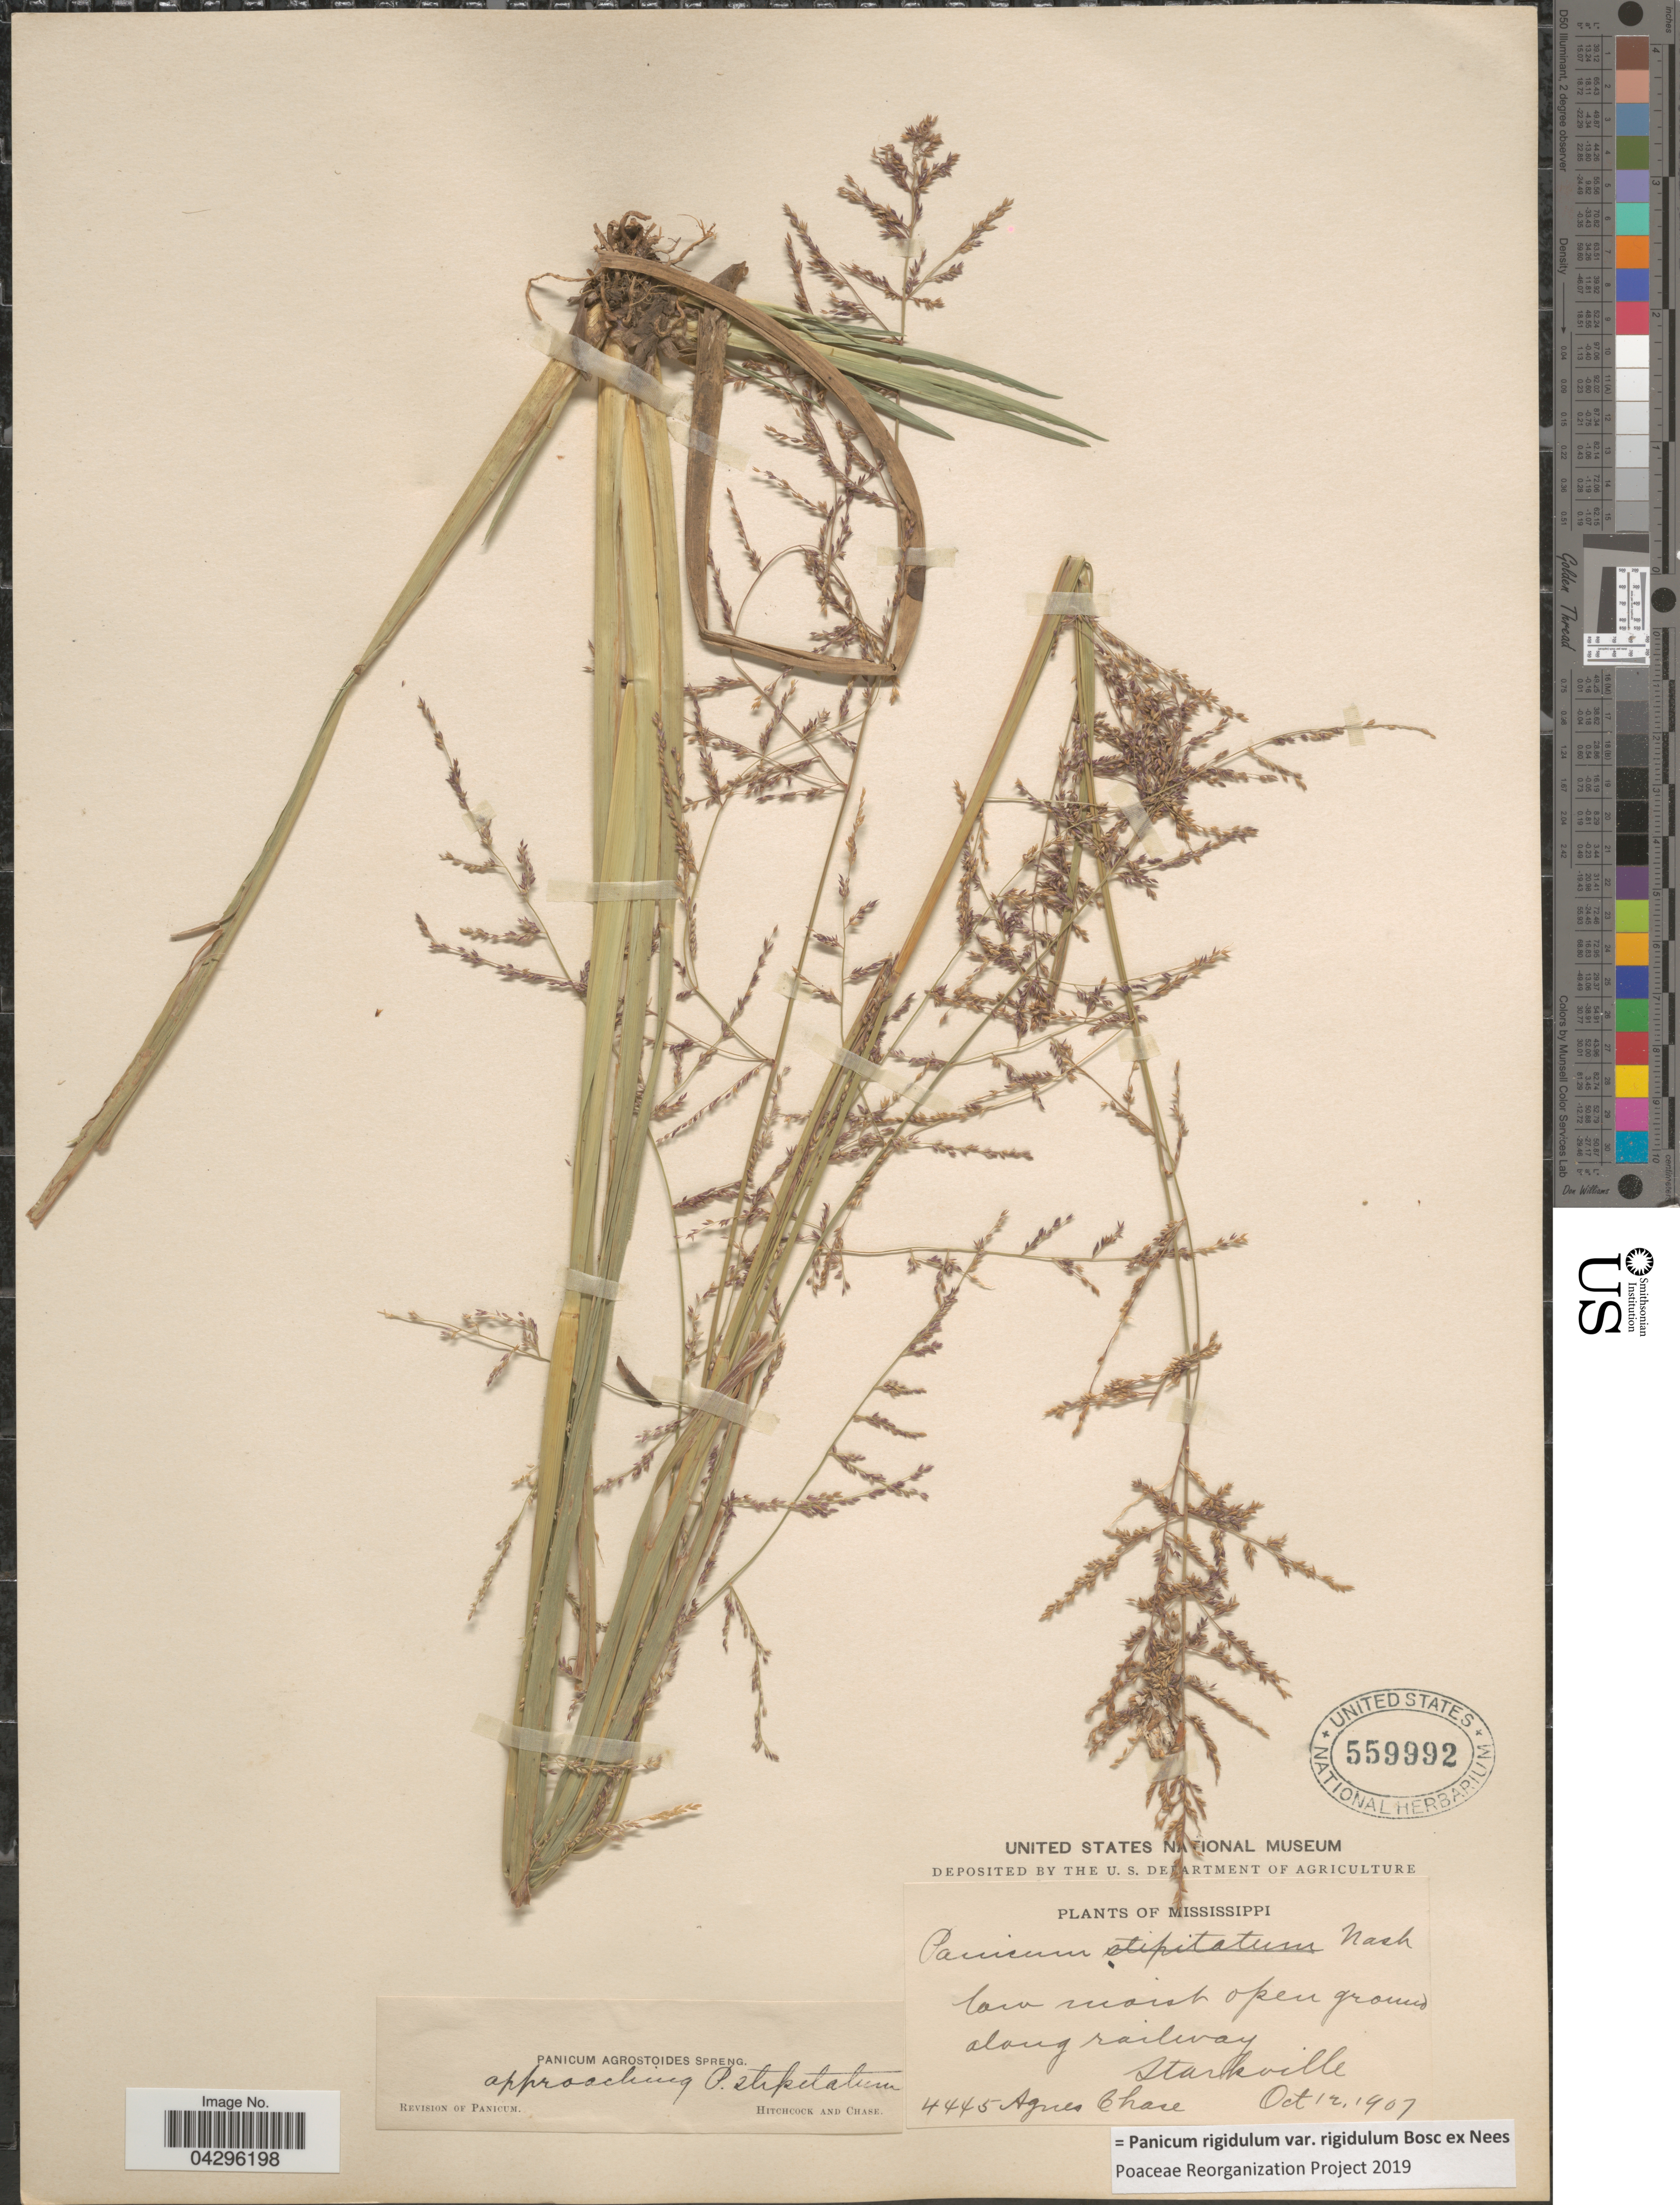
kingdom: Plantae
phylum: Tracheophyta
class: Liliopsida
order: Poales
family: Poaceae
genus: Panicum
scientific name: Panicum rigidulum var. rigidulum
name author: Bosc ex Nees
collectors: A. Chase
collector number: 4445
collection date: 1907-10-12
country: United States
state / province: Mississippi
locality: Low moist open ground along railway Starkville.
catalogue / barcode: US 559992